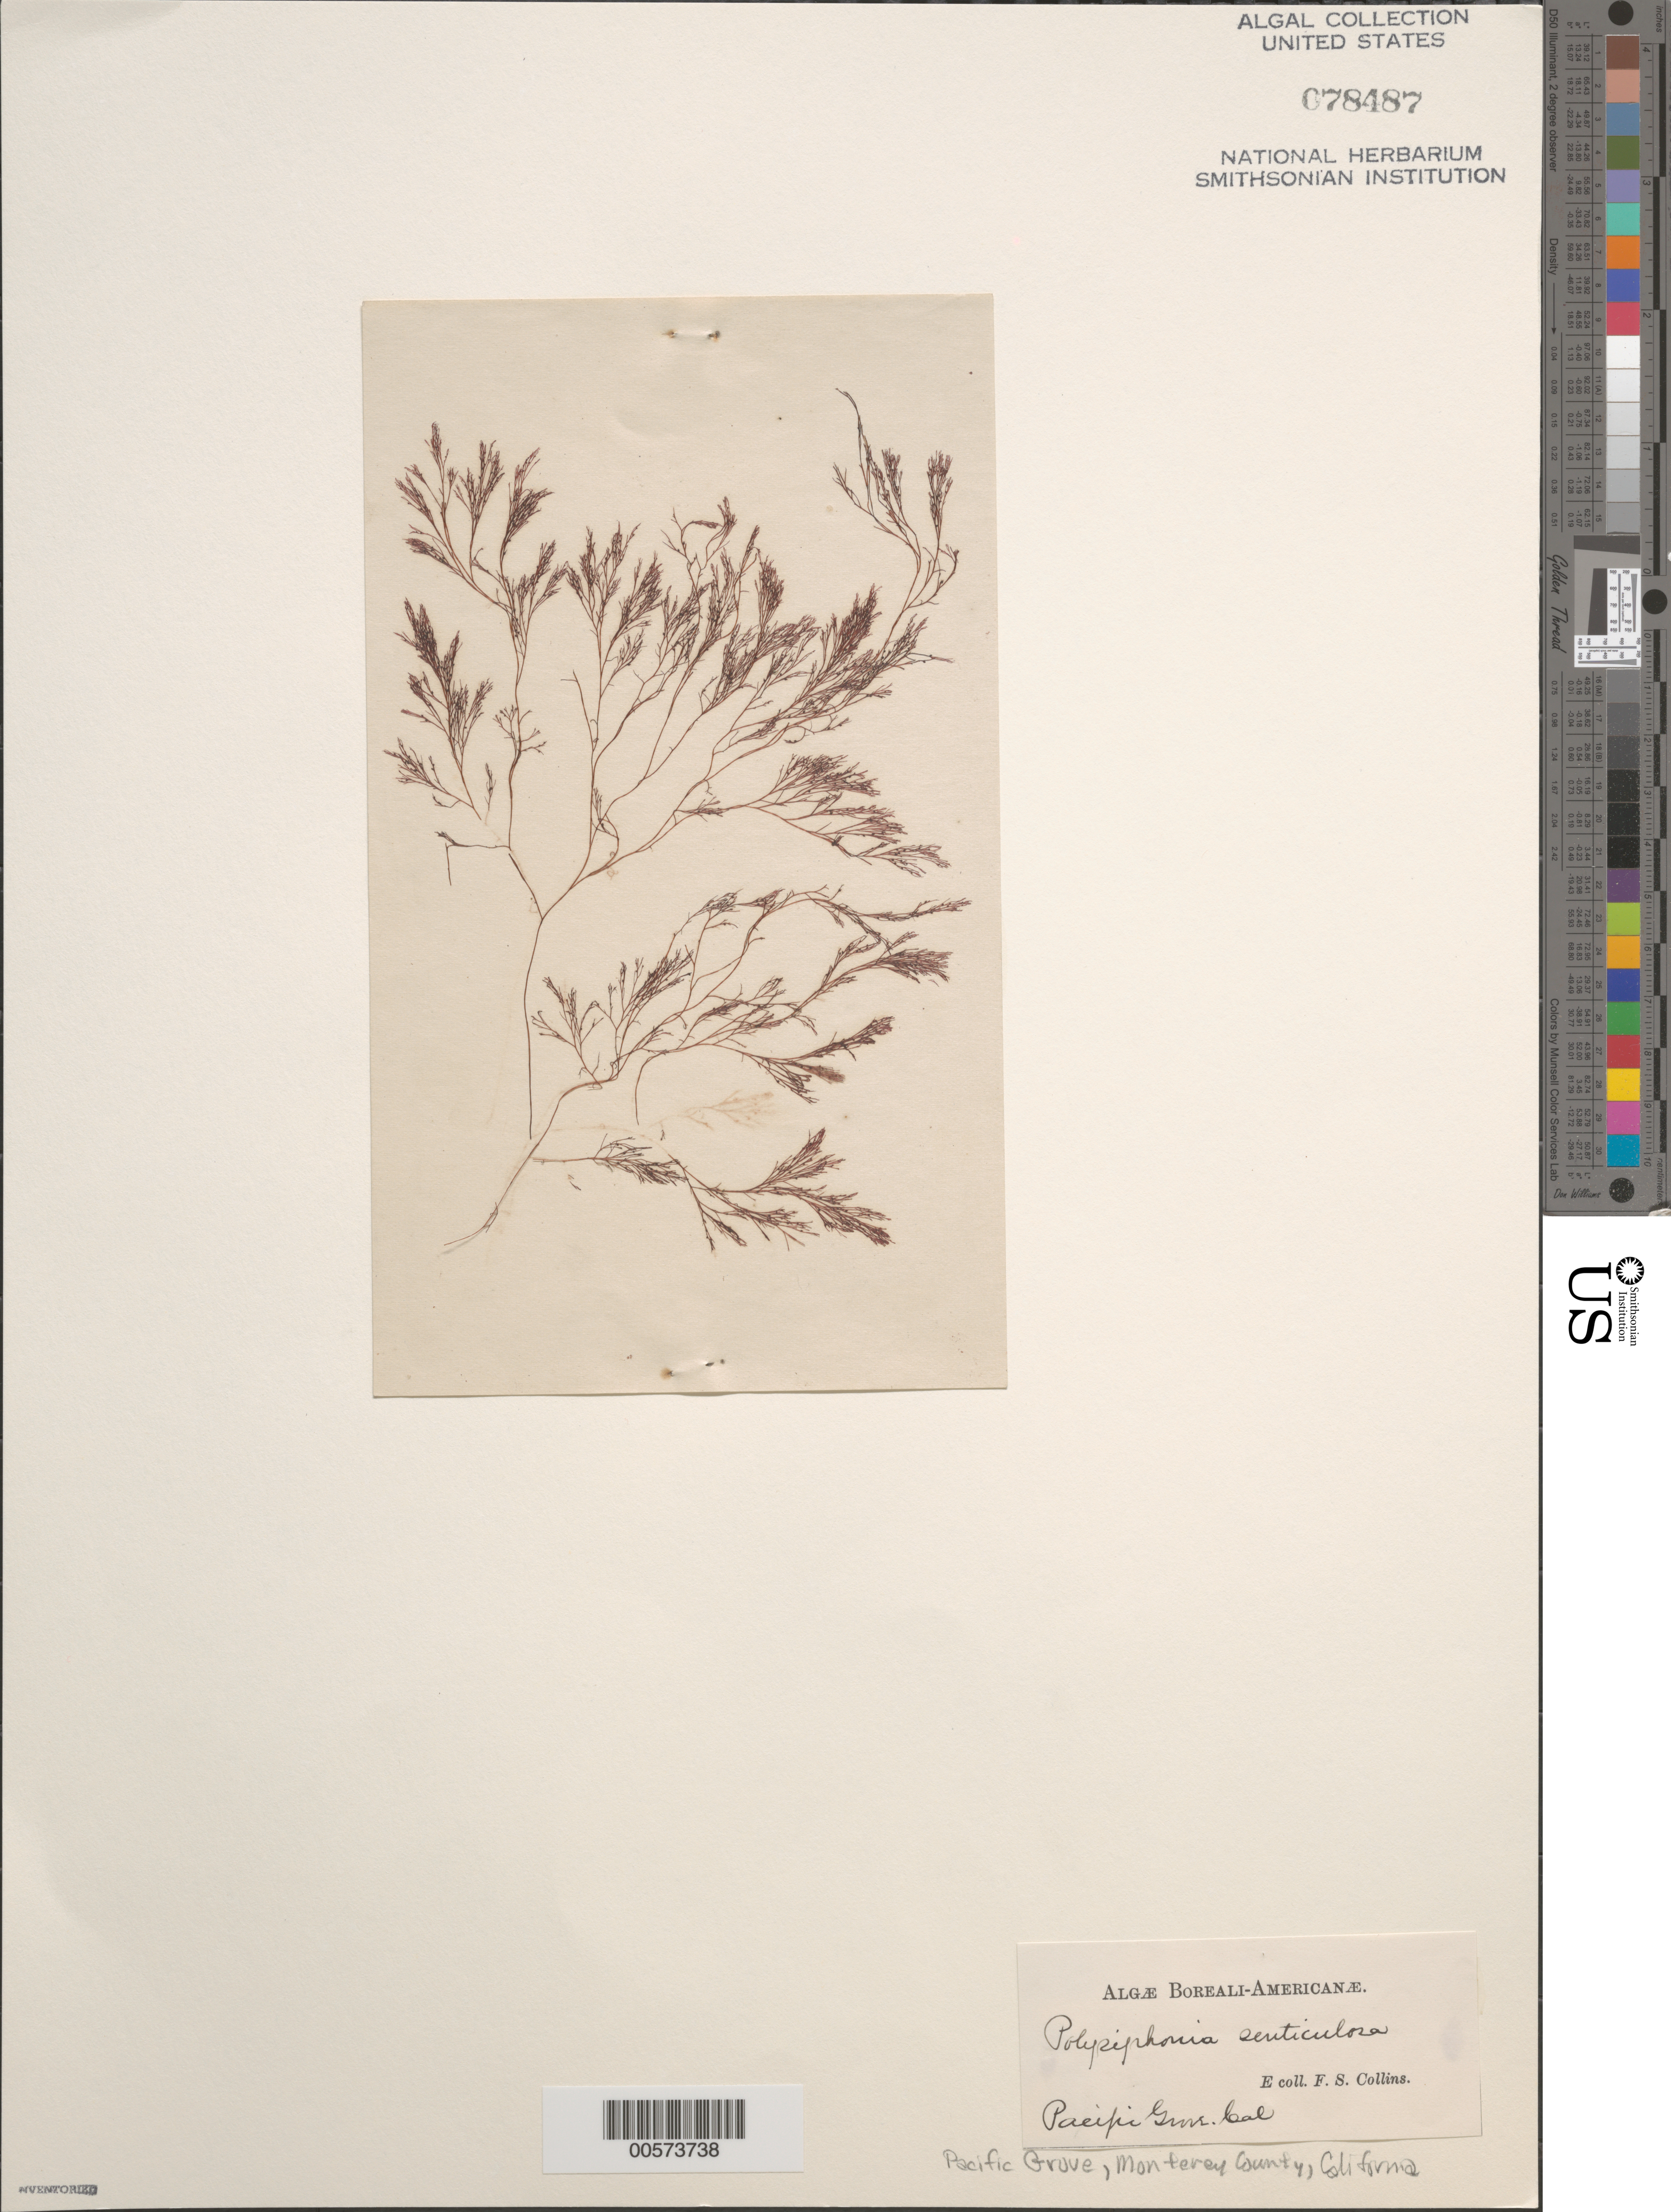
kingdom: Plantae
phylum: Rhodophyta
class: Florideophyceae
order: Ceramiales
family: Rhodomelaceae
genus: Polysiphonia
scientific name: Polysiphonia senticulosa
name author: Harv.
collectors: F. Collins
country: United States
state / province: California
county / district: Monterey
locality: Pacific Grove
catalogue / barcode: US 78487